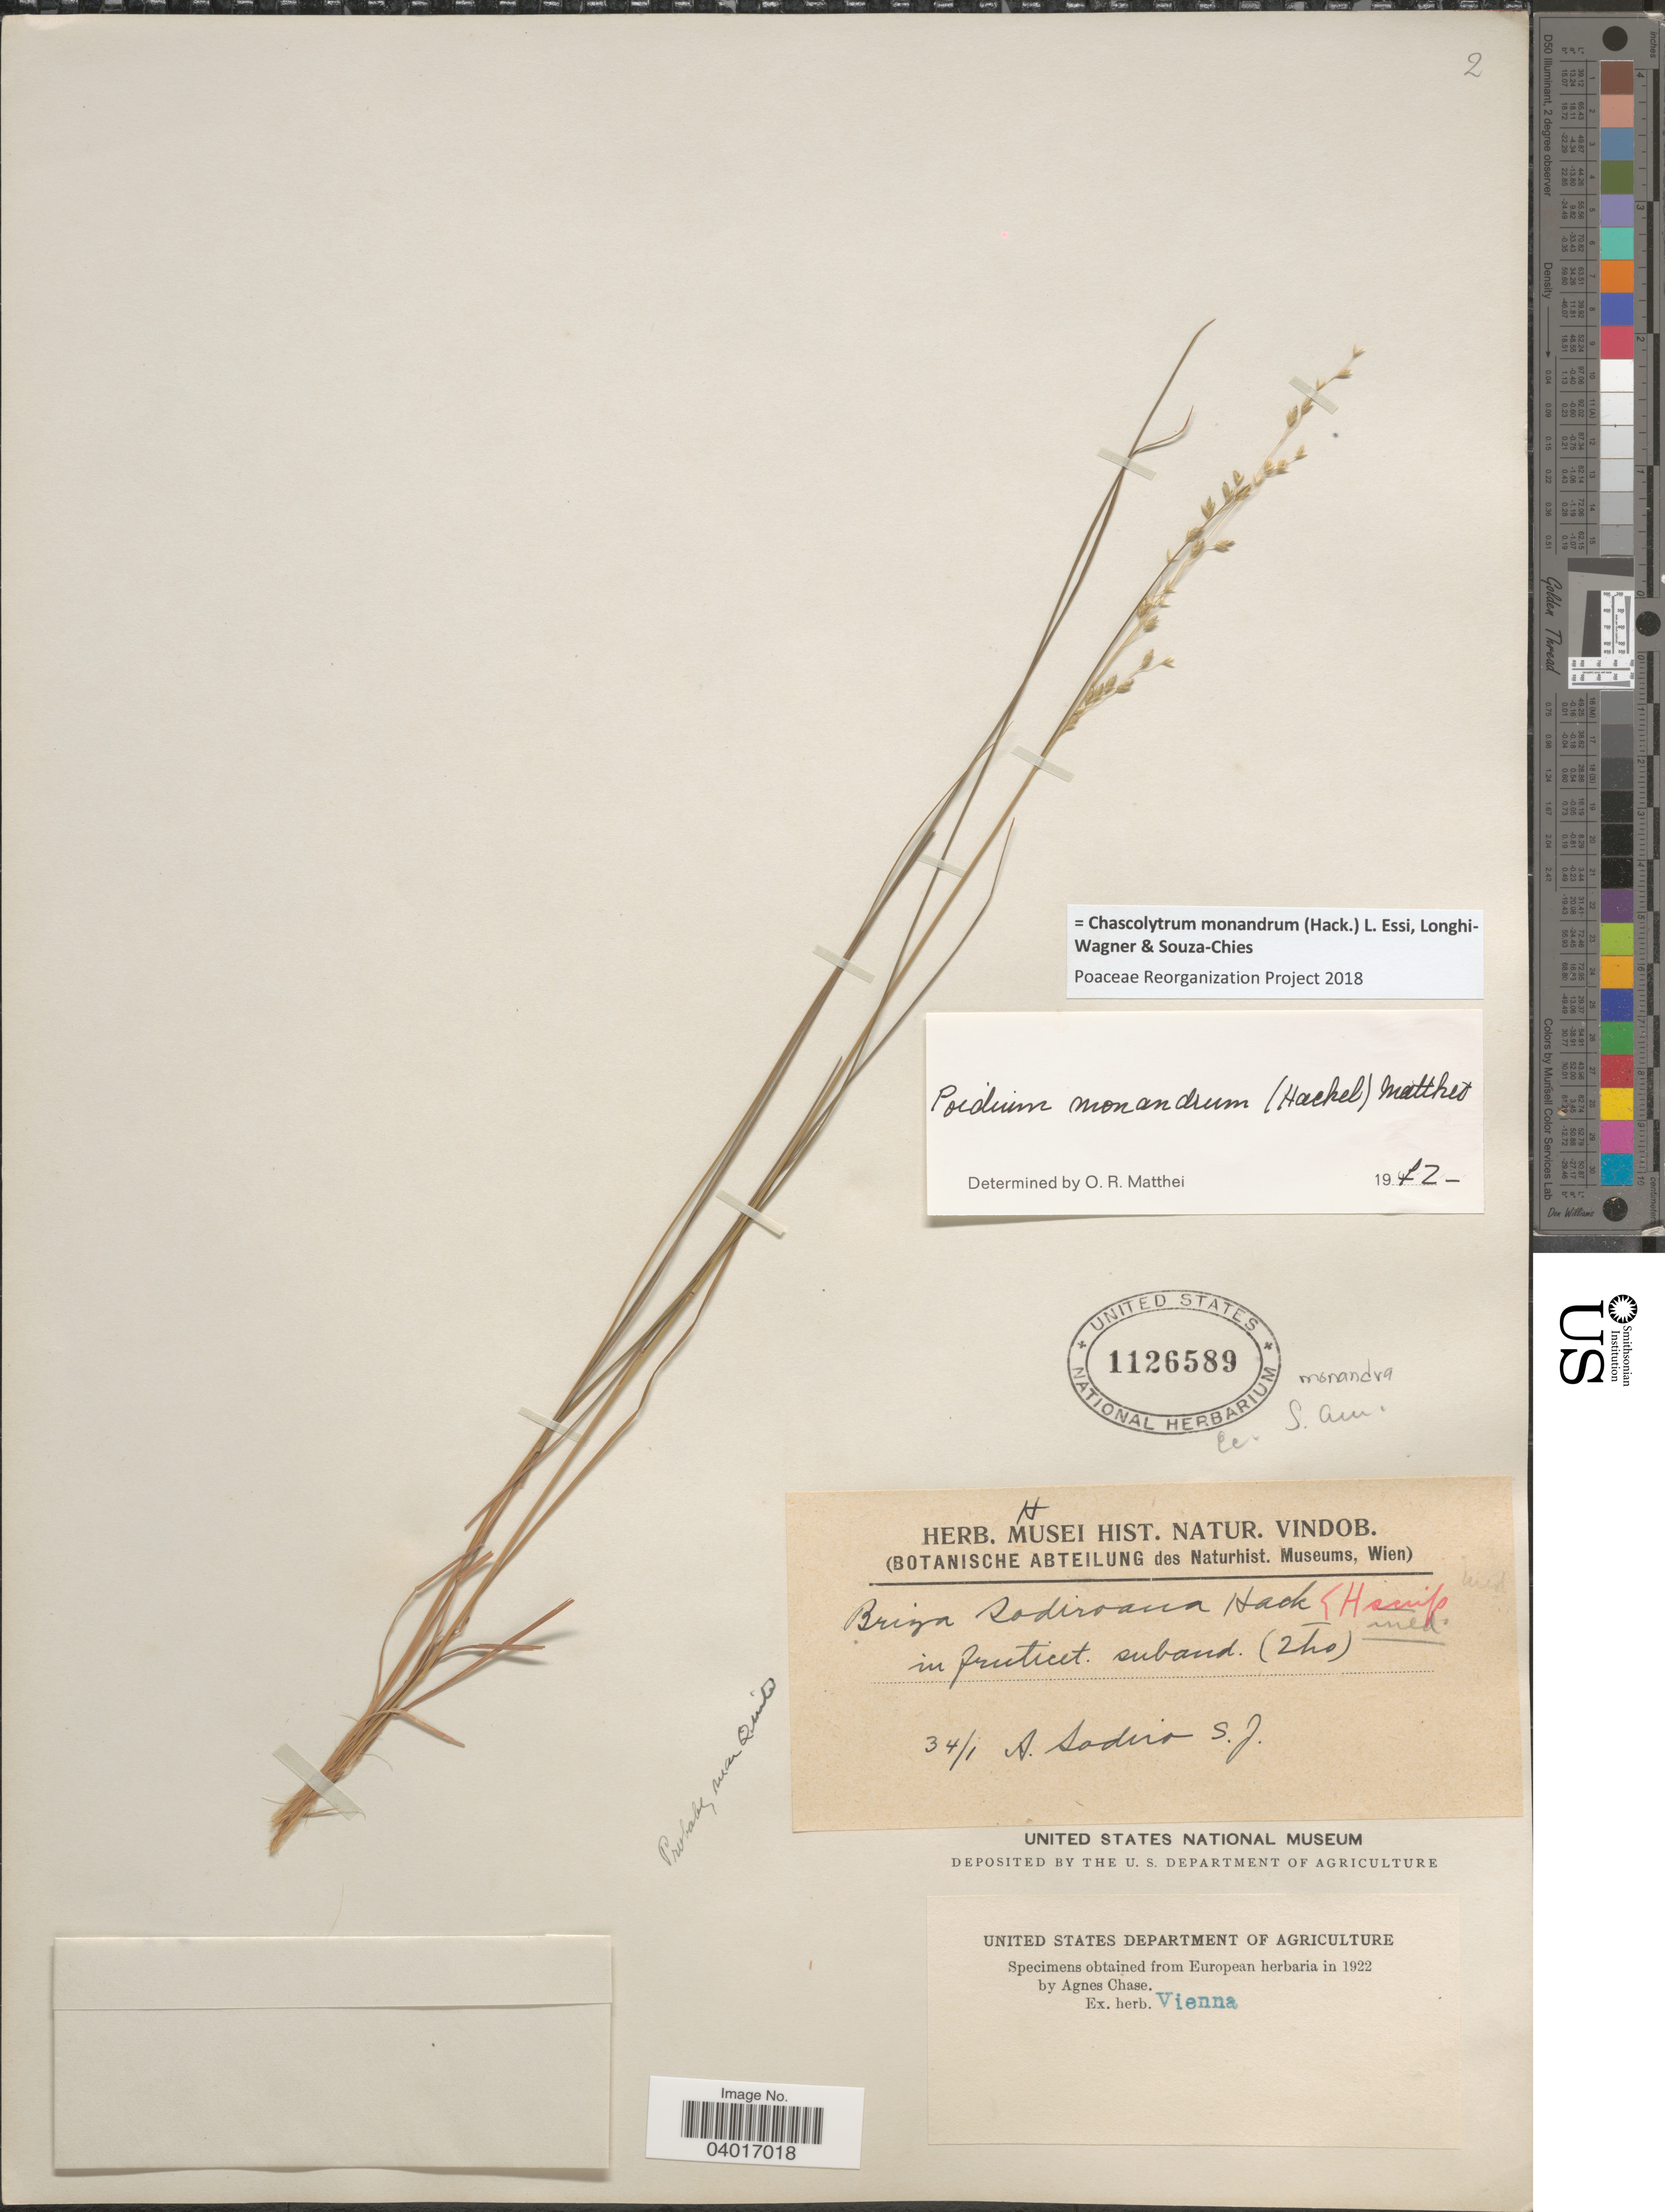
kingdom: Plantae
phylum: Tracheophyta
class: Liliopsida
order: Poales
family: Poaceae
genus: Chascolytrum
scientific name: Chascolytrum monandrum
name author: (Hack.) L. Essi et al.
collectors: A. Sodiro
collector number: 34/1 ?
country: Ecuador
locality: Probably near Quito.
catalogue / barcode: US 1126589